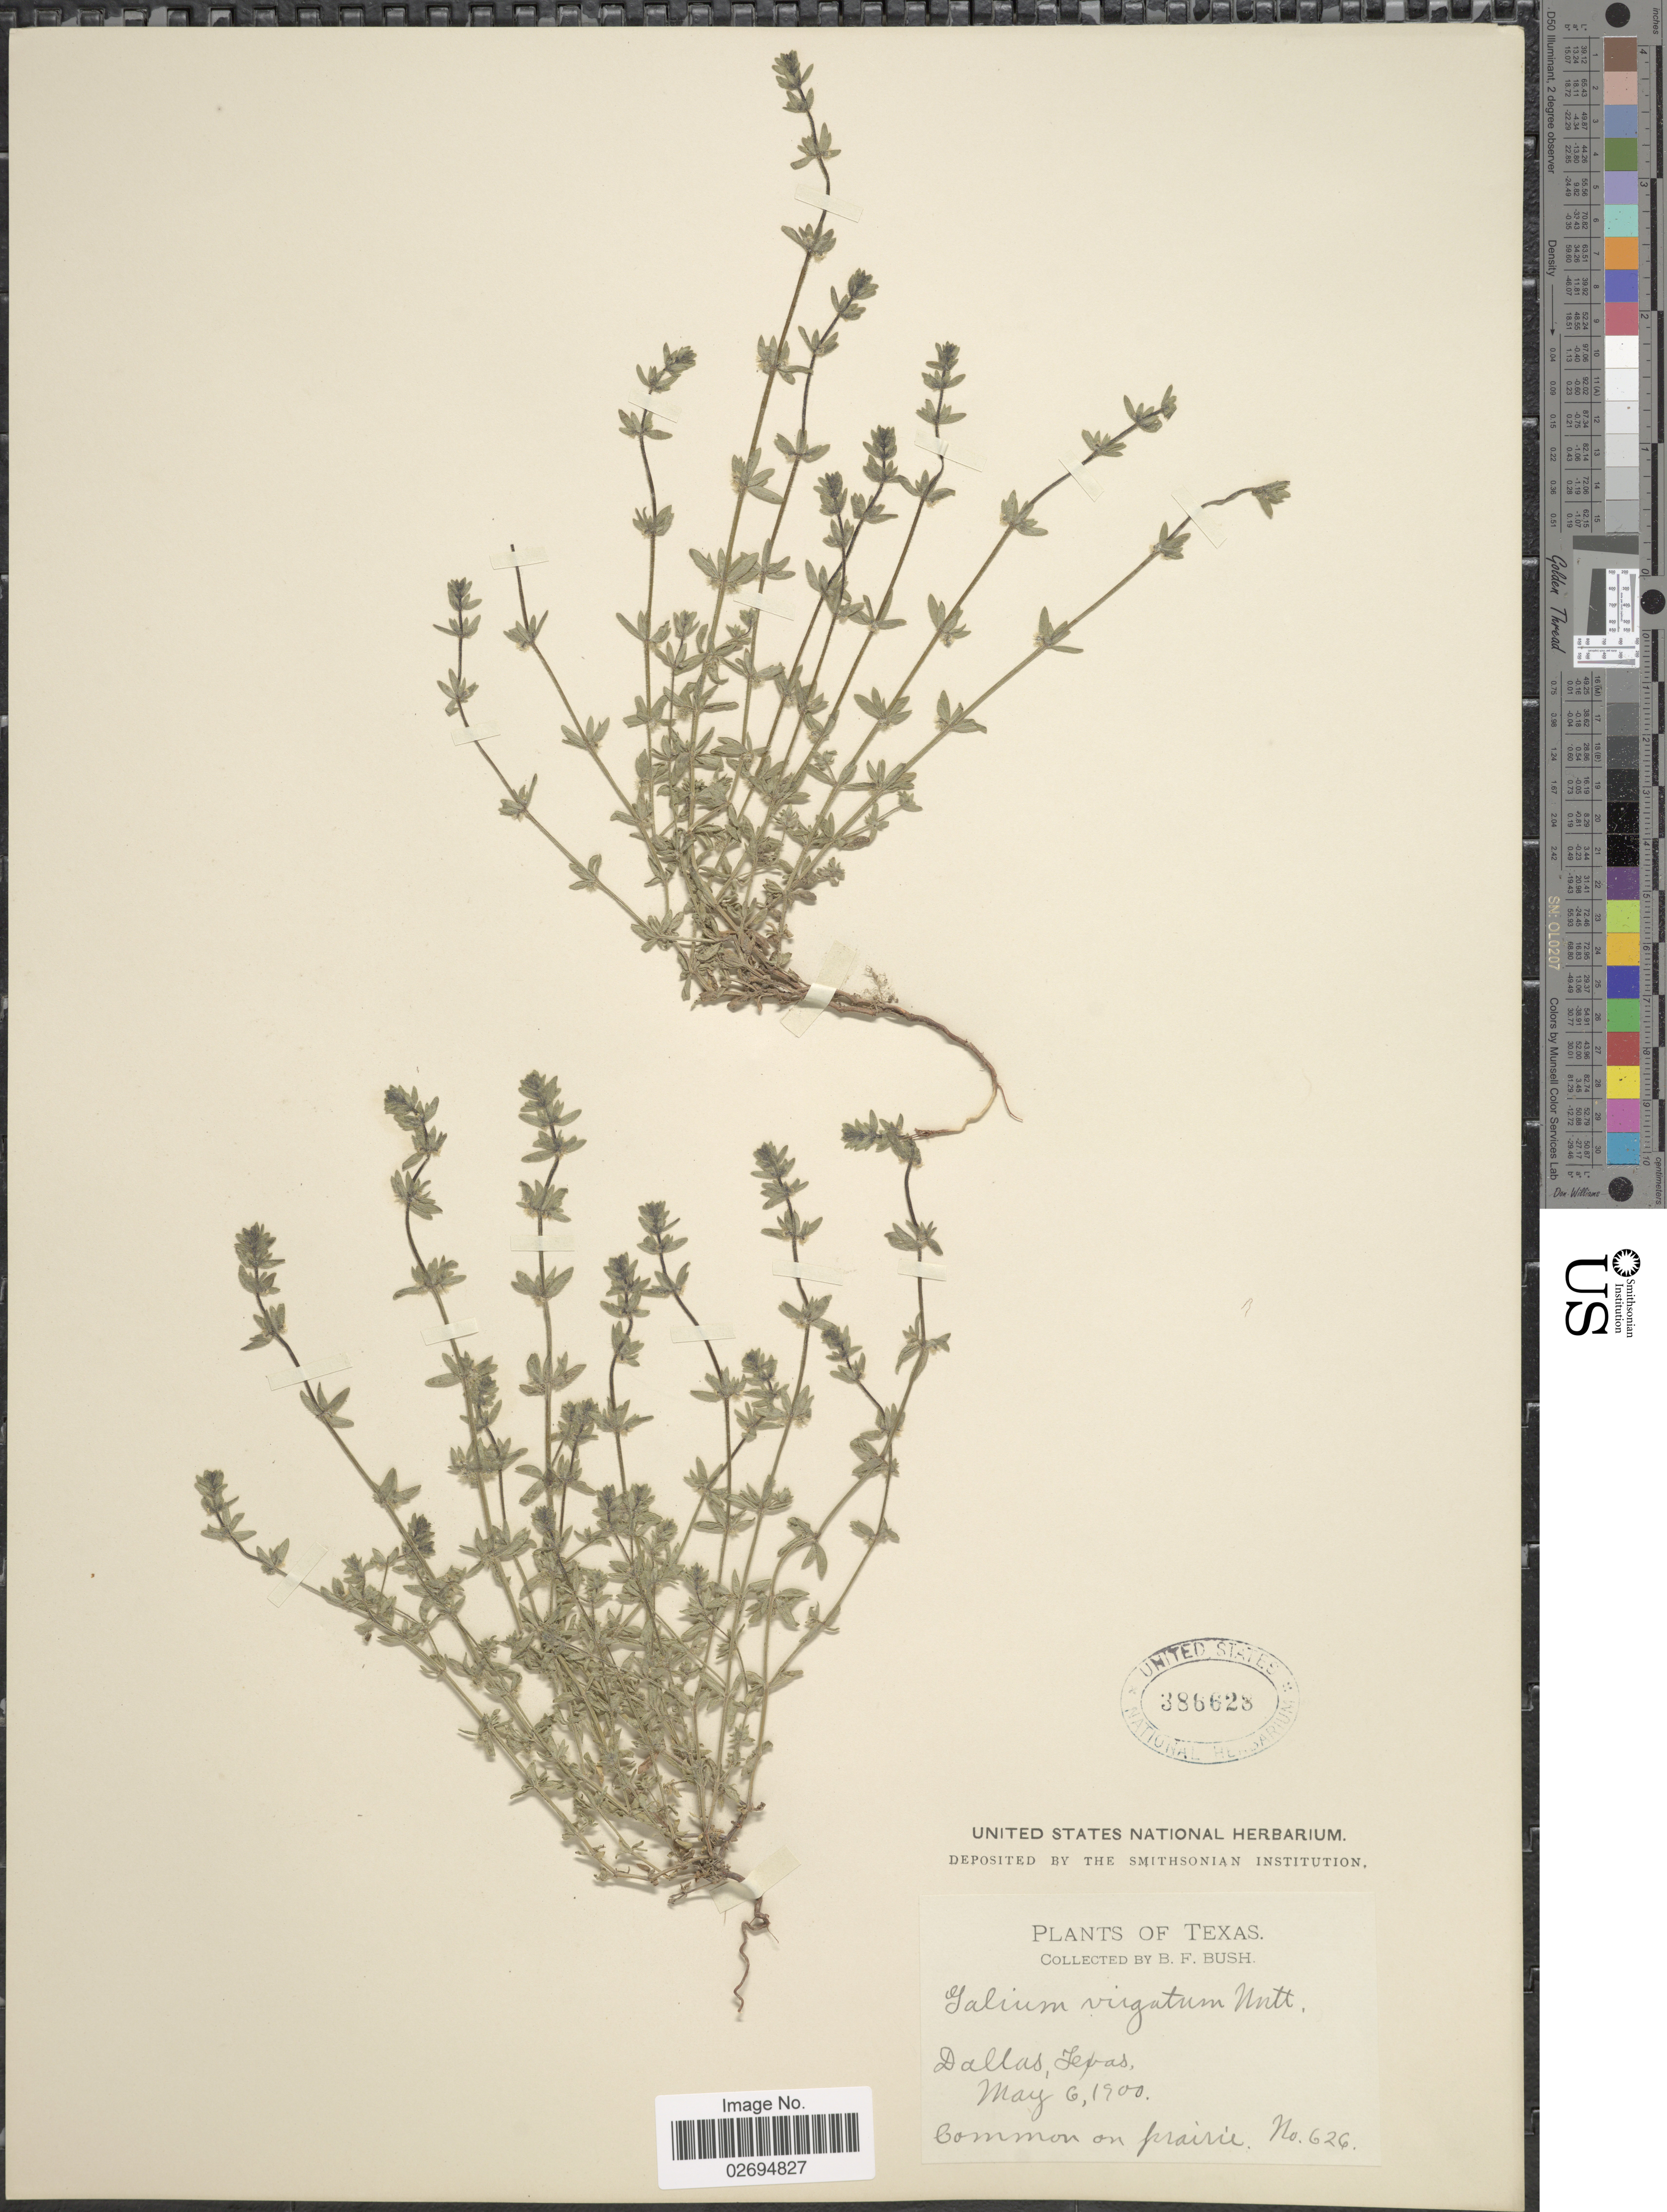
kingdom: Plantae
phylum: Tracheophyta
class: Magnoliopsida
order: Gentianales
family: Rubiaceae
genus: Galium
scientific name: Galium virgatum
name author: Nutt.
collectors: B. F. Bush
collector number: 626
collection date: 1900-05-06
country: United States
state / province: Texas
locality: Dallas, Common on prairie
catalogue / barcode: US 386628